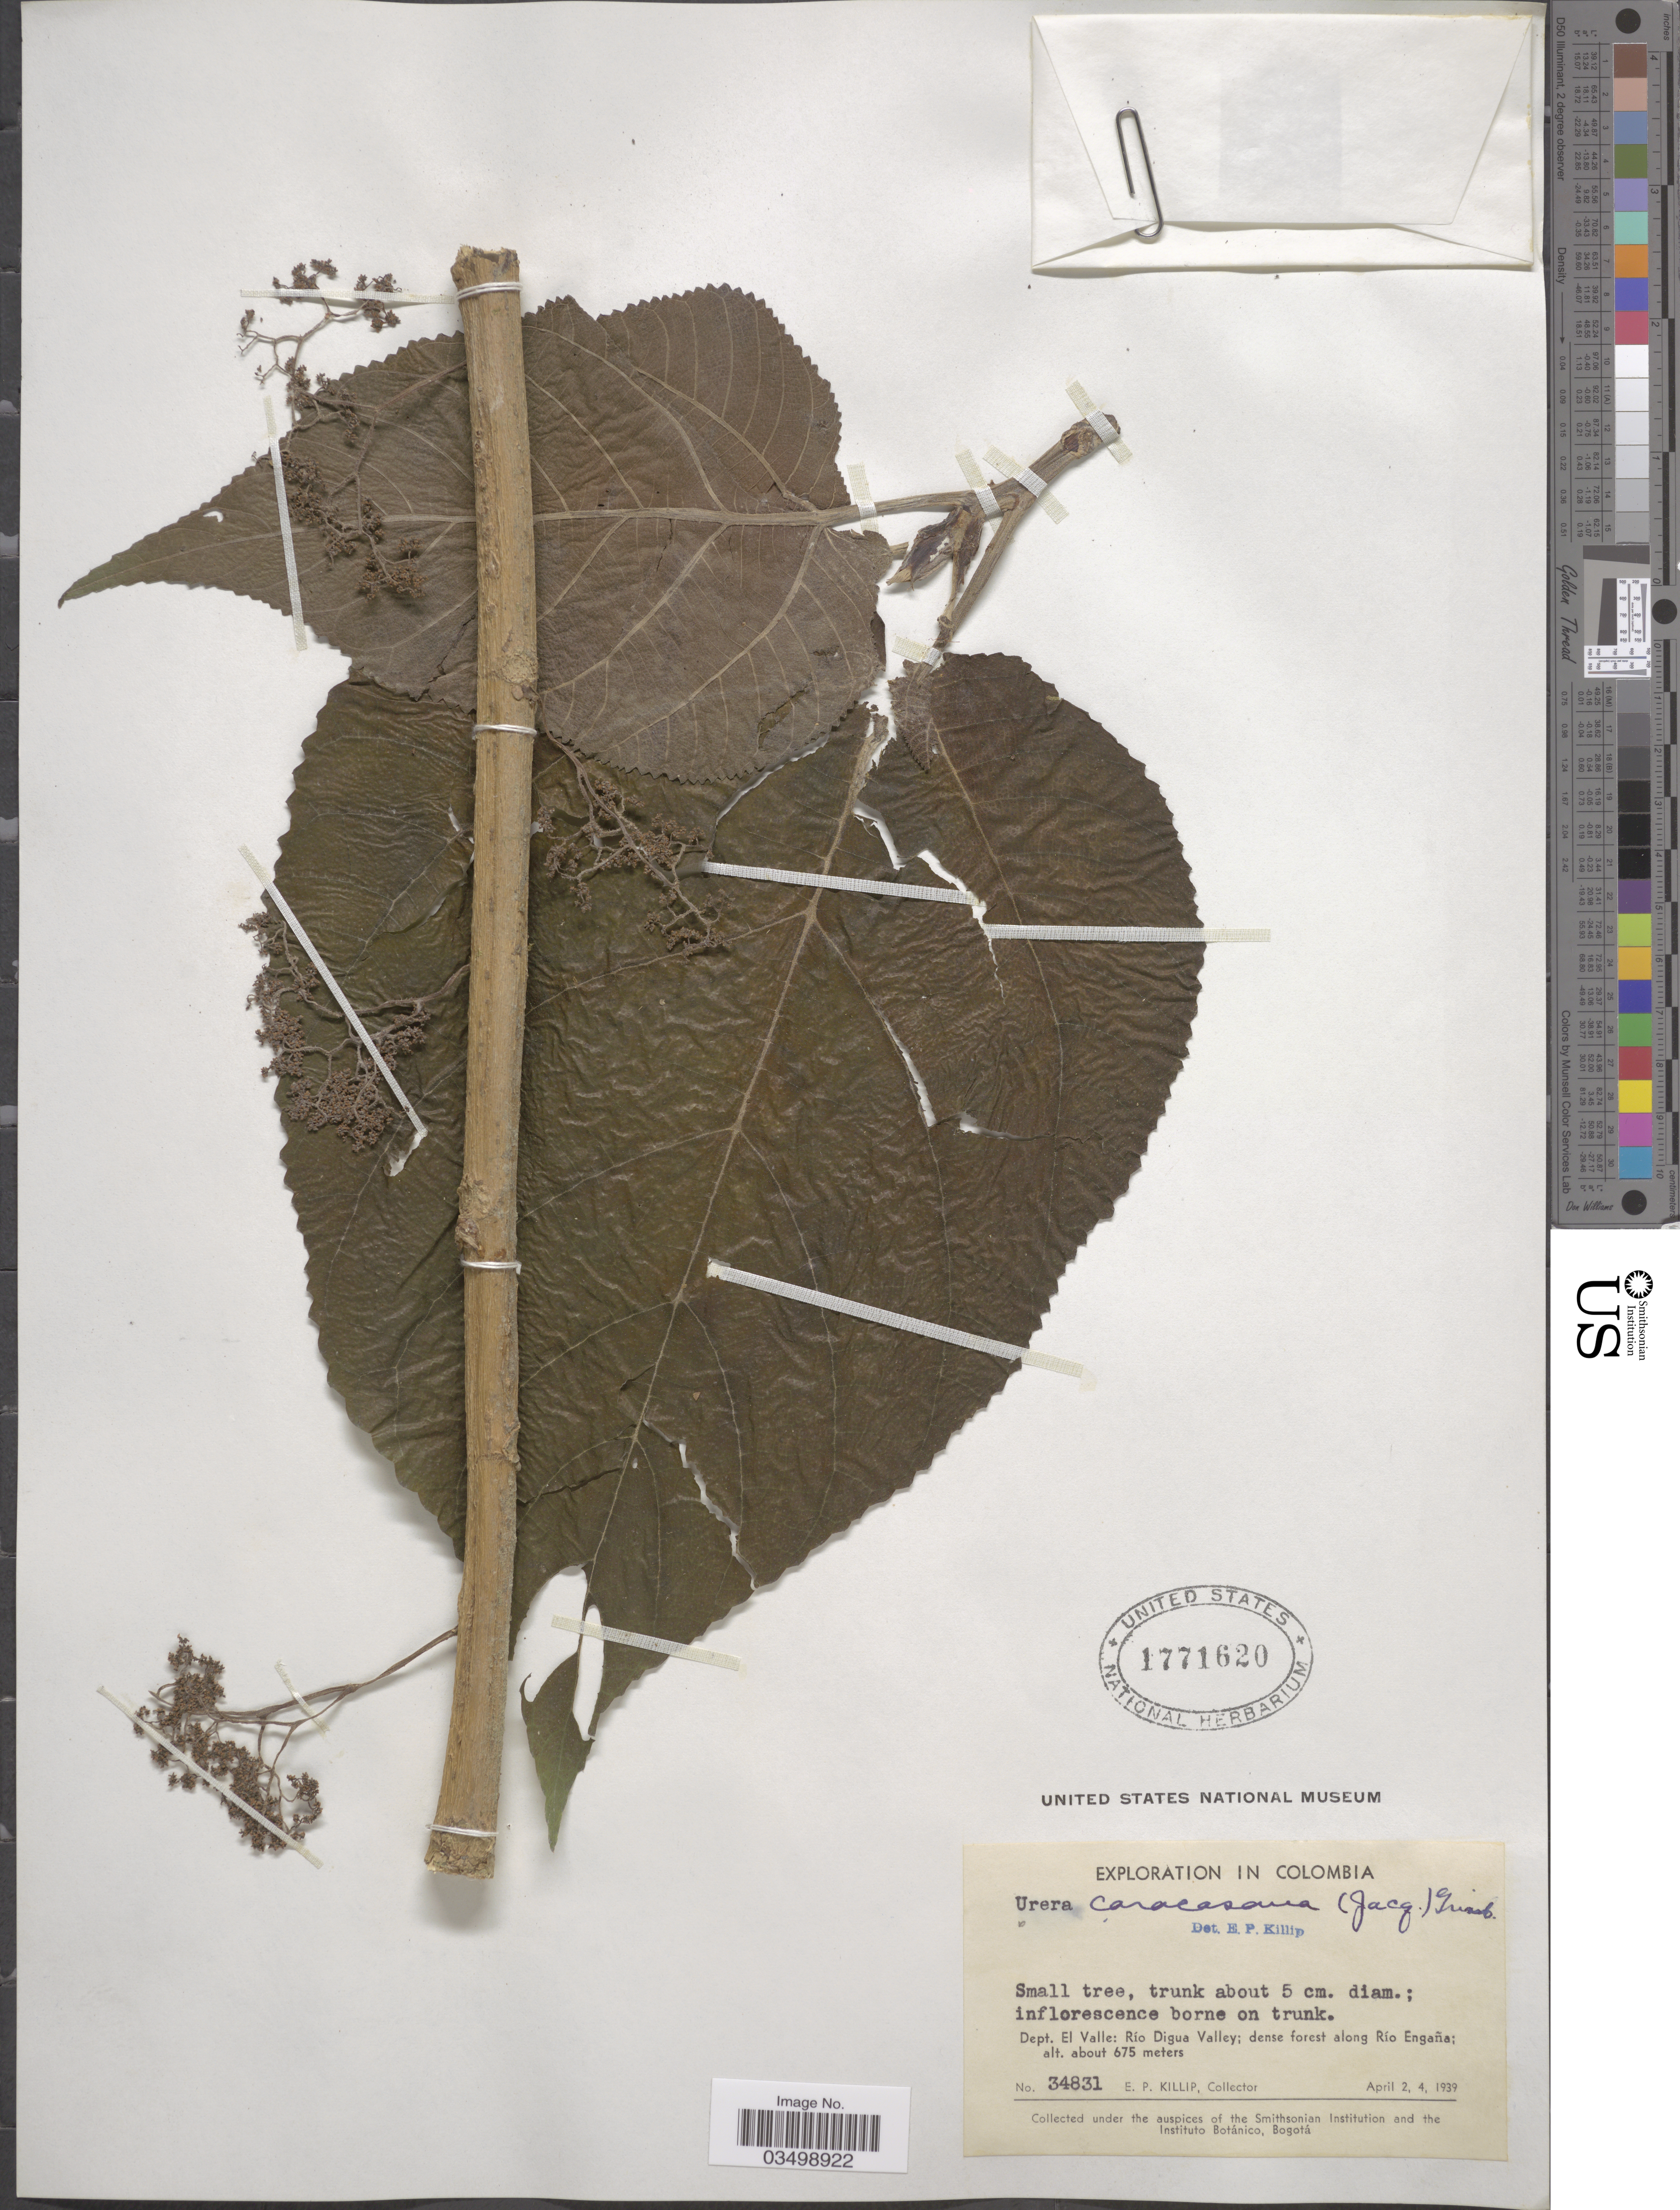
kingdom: Plantae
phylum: Tracheophyta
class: Magnoliopsida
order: Rosales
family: Urticaceae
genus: Urera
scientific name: Urera caracasana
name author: (Jacq.) Gaudich. ex Griseb.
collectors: E. P. Killip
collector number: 34831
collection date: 1939-04-02/1939-04-04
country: Colombia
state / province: Valle del Cauca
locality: Dept. El Valle: Río Digua Valley; dense forest along Río Engaña.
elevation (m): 675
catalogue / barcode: US 1771620